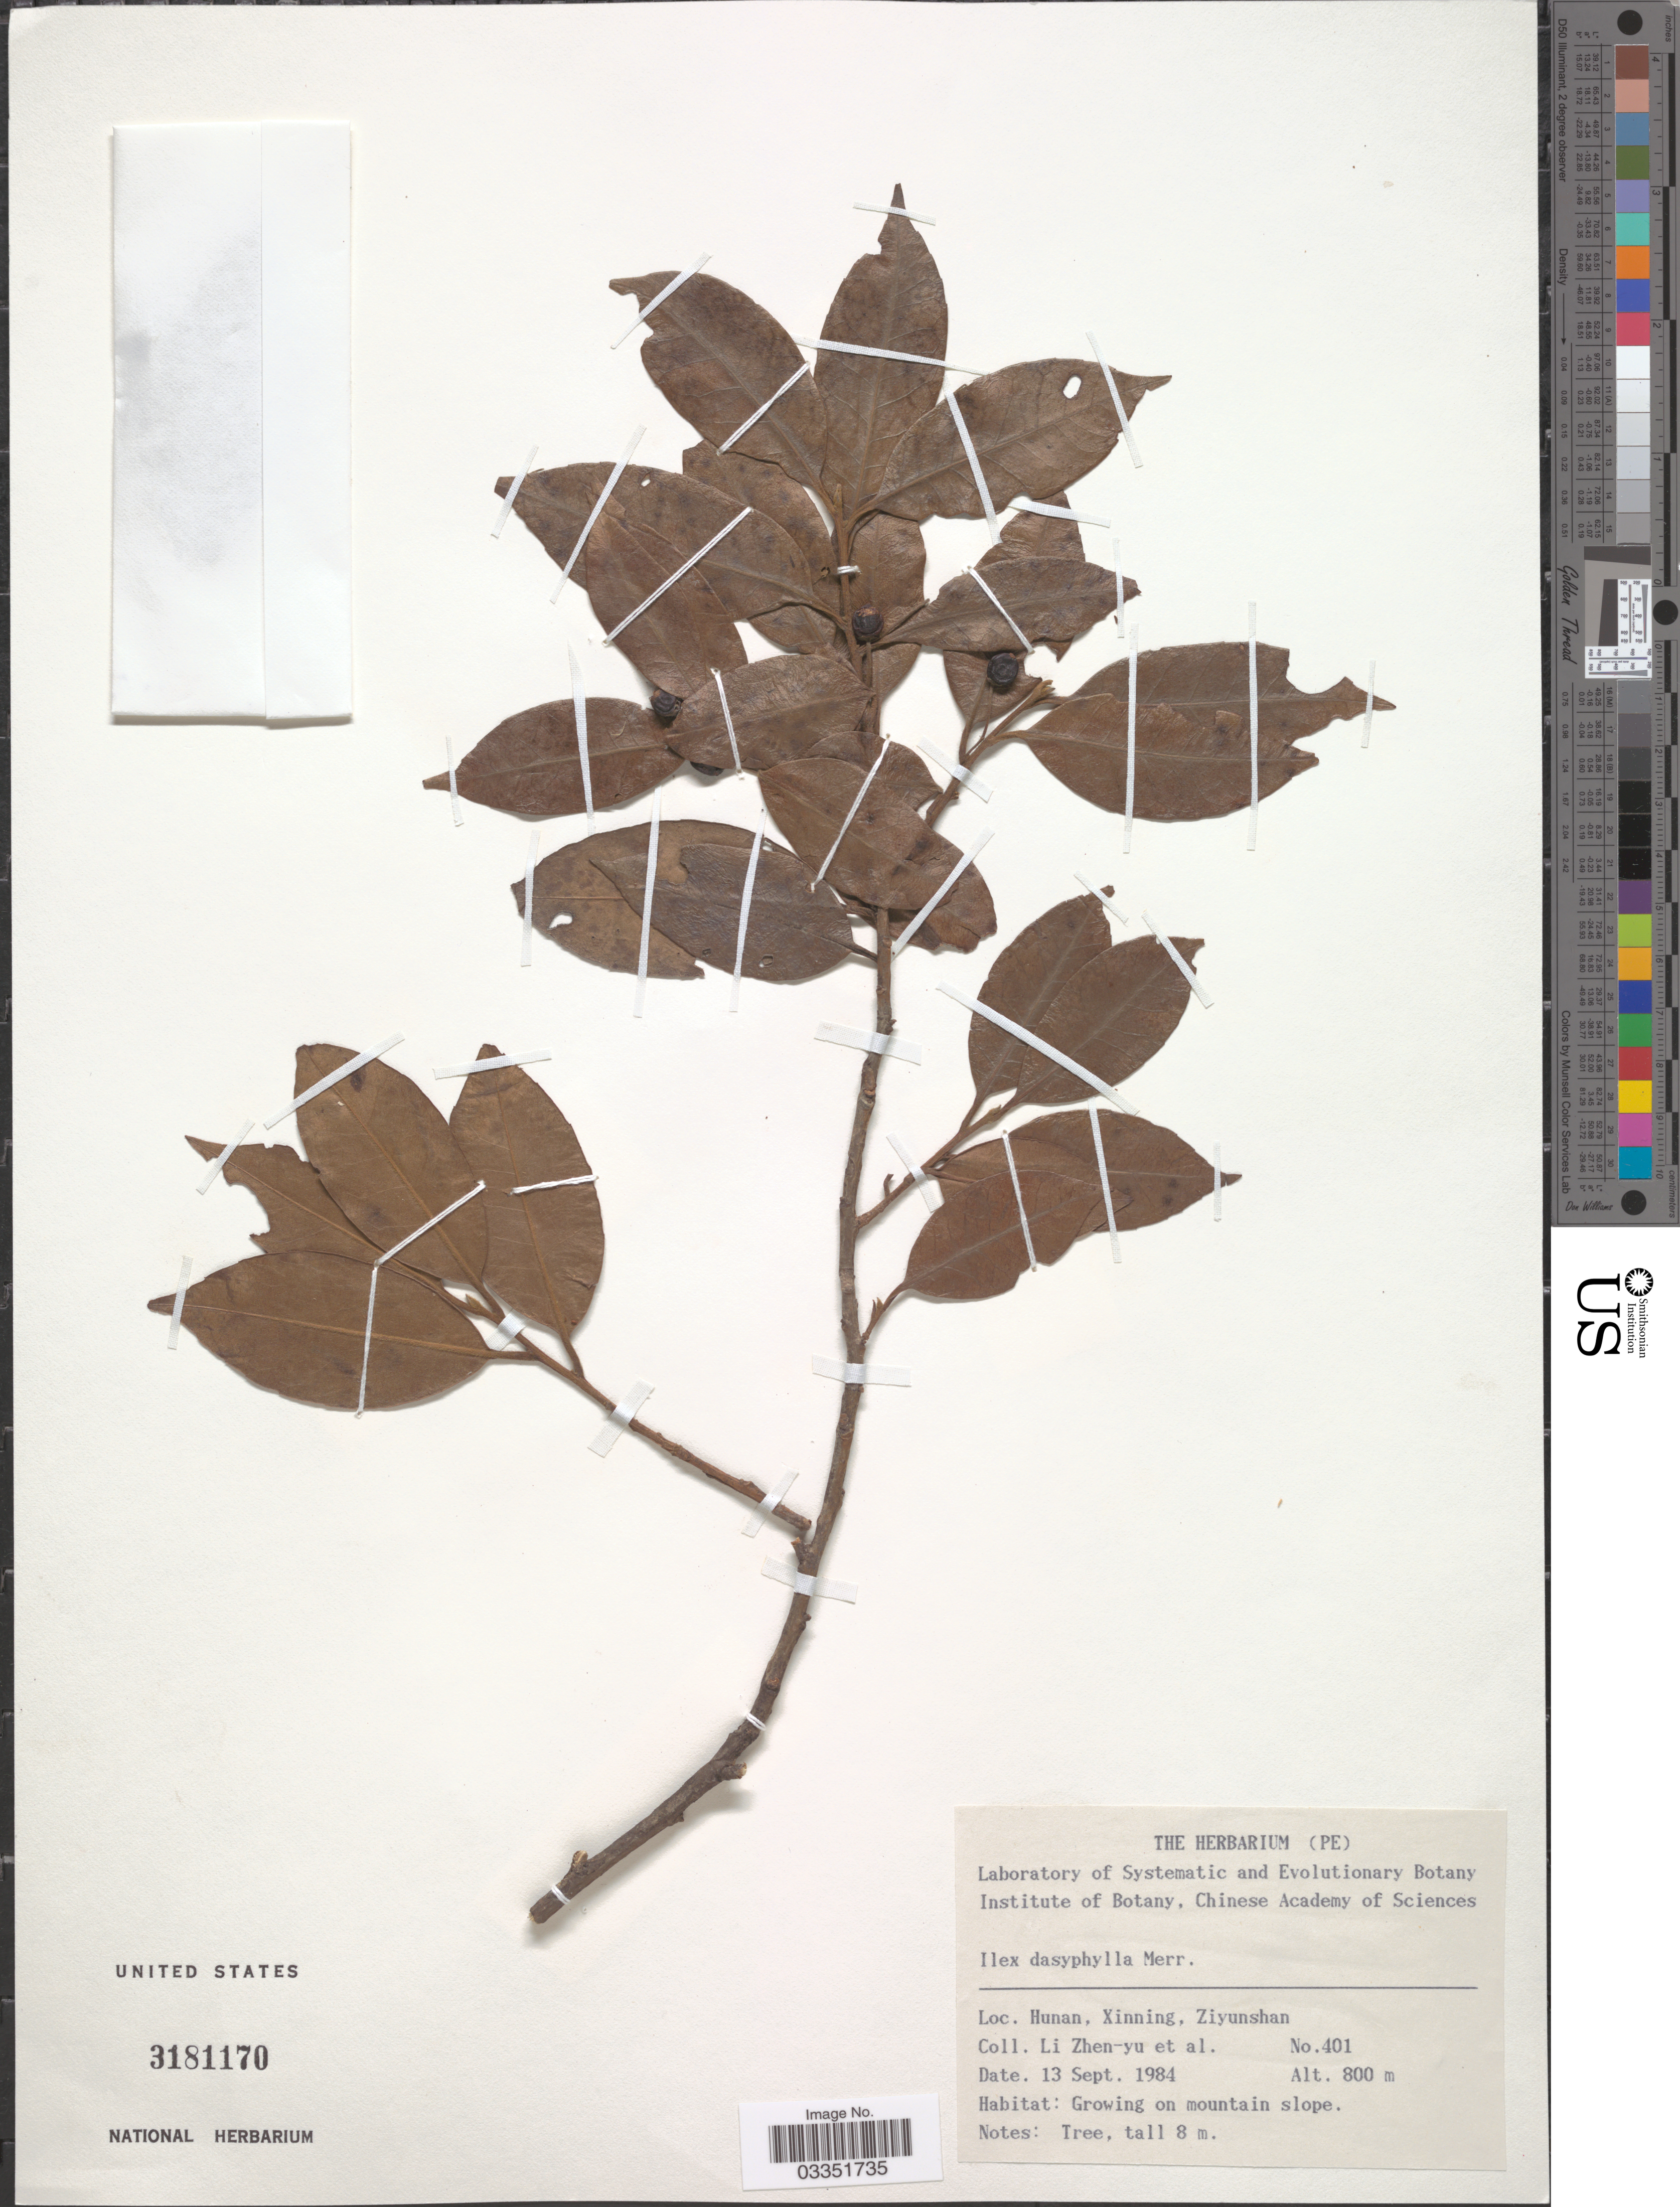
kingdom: Plantae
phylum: Tracheophyta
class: Magnoliopsida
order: Aquifoliales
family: Aquifoliaceae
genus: Ilex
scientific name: Ilex dasyphylla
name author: Merr.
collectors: Li Zhen-yu & et al.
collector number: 401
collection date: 1984-09-13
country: China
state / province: Hunan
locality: Xinning, Ziyunshan.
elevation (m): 800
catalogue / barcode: US 3181170